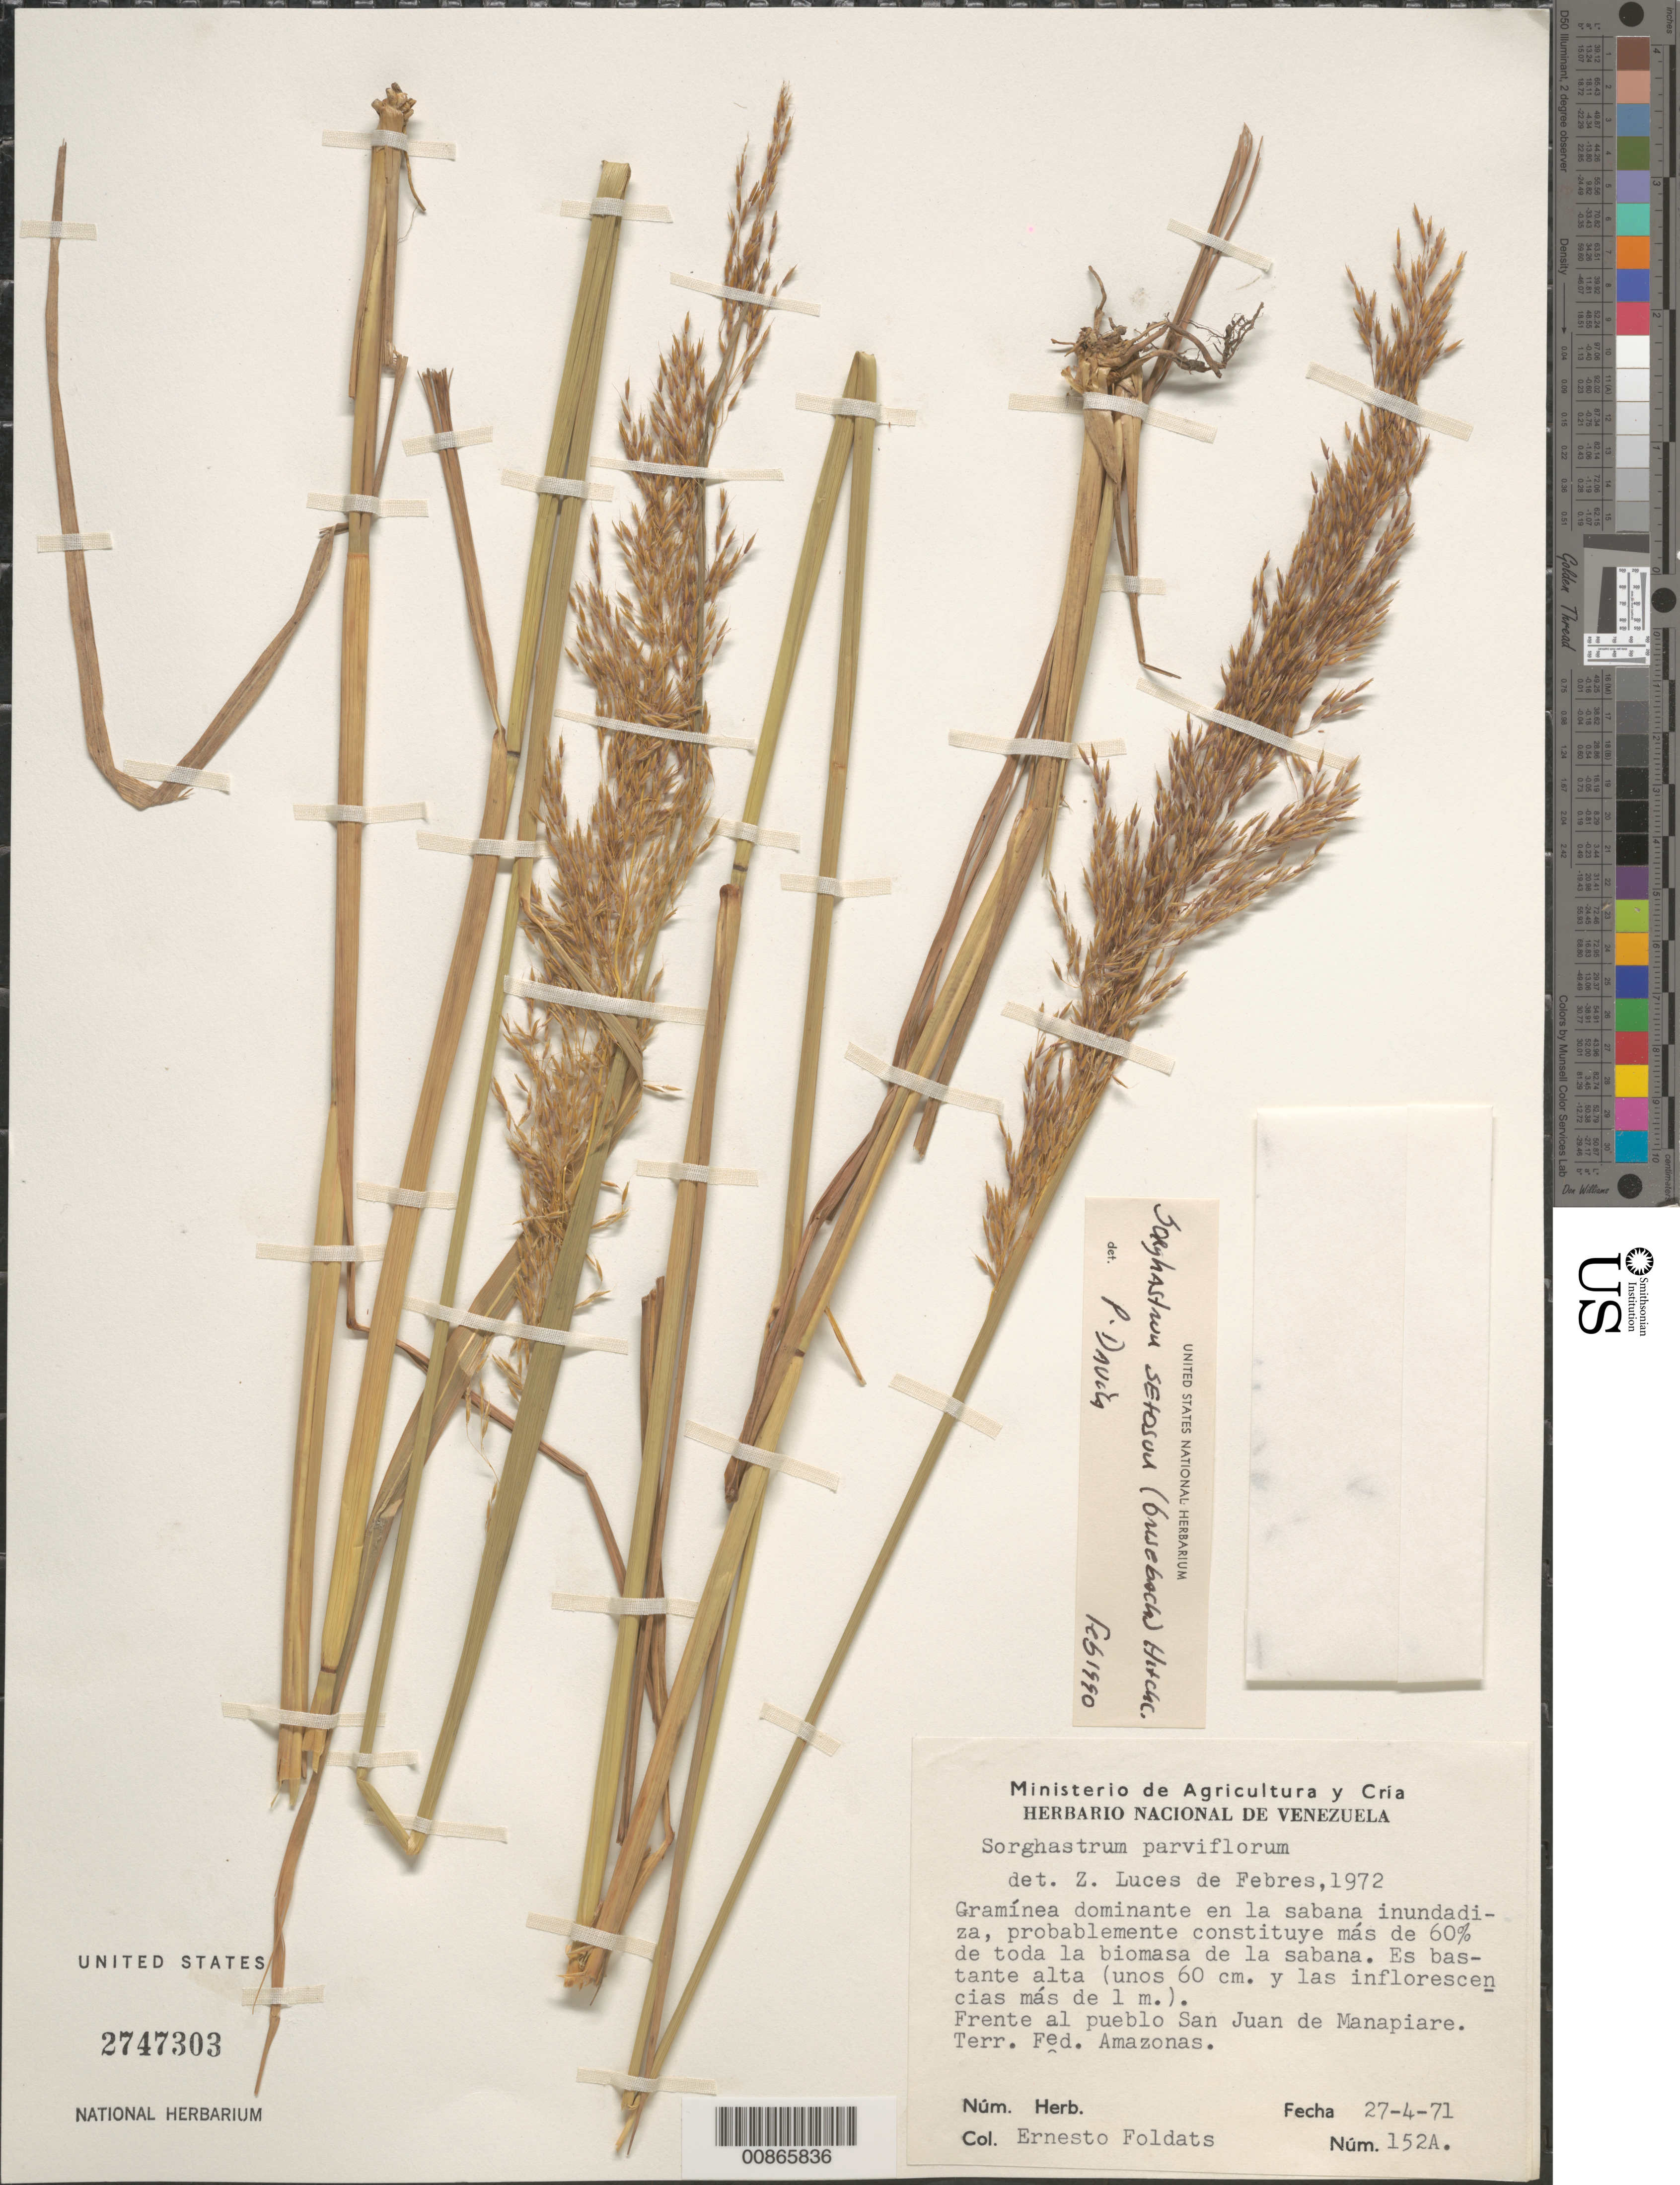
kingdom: Plantae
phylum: Tracheophyta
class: Liliopsida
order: Poales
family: Poaceae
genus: Sorghastrum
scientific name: Sorghastrum setosum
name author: (Griseb.) Hitchc.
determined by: Dávila, P. D.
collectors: E. Foldats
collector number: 152 A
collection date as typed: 27-Apr-71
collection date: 1971-04-27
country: Venezuela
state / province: Amazonas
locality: San Juan de Manapiare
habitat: Sabana inundadiza, dominante, probablemente constitutye mas de 60% de toda la biomasa de la sabana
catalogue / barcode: US 2747303